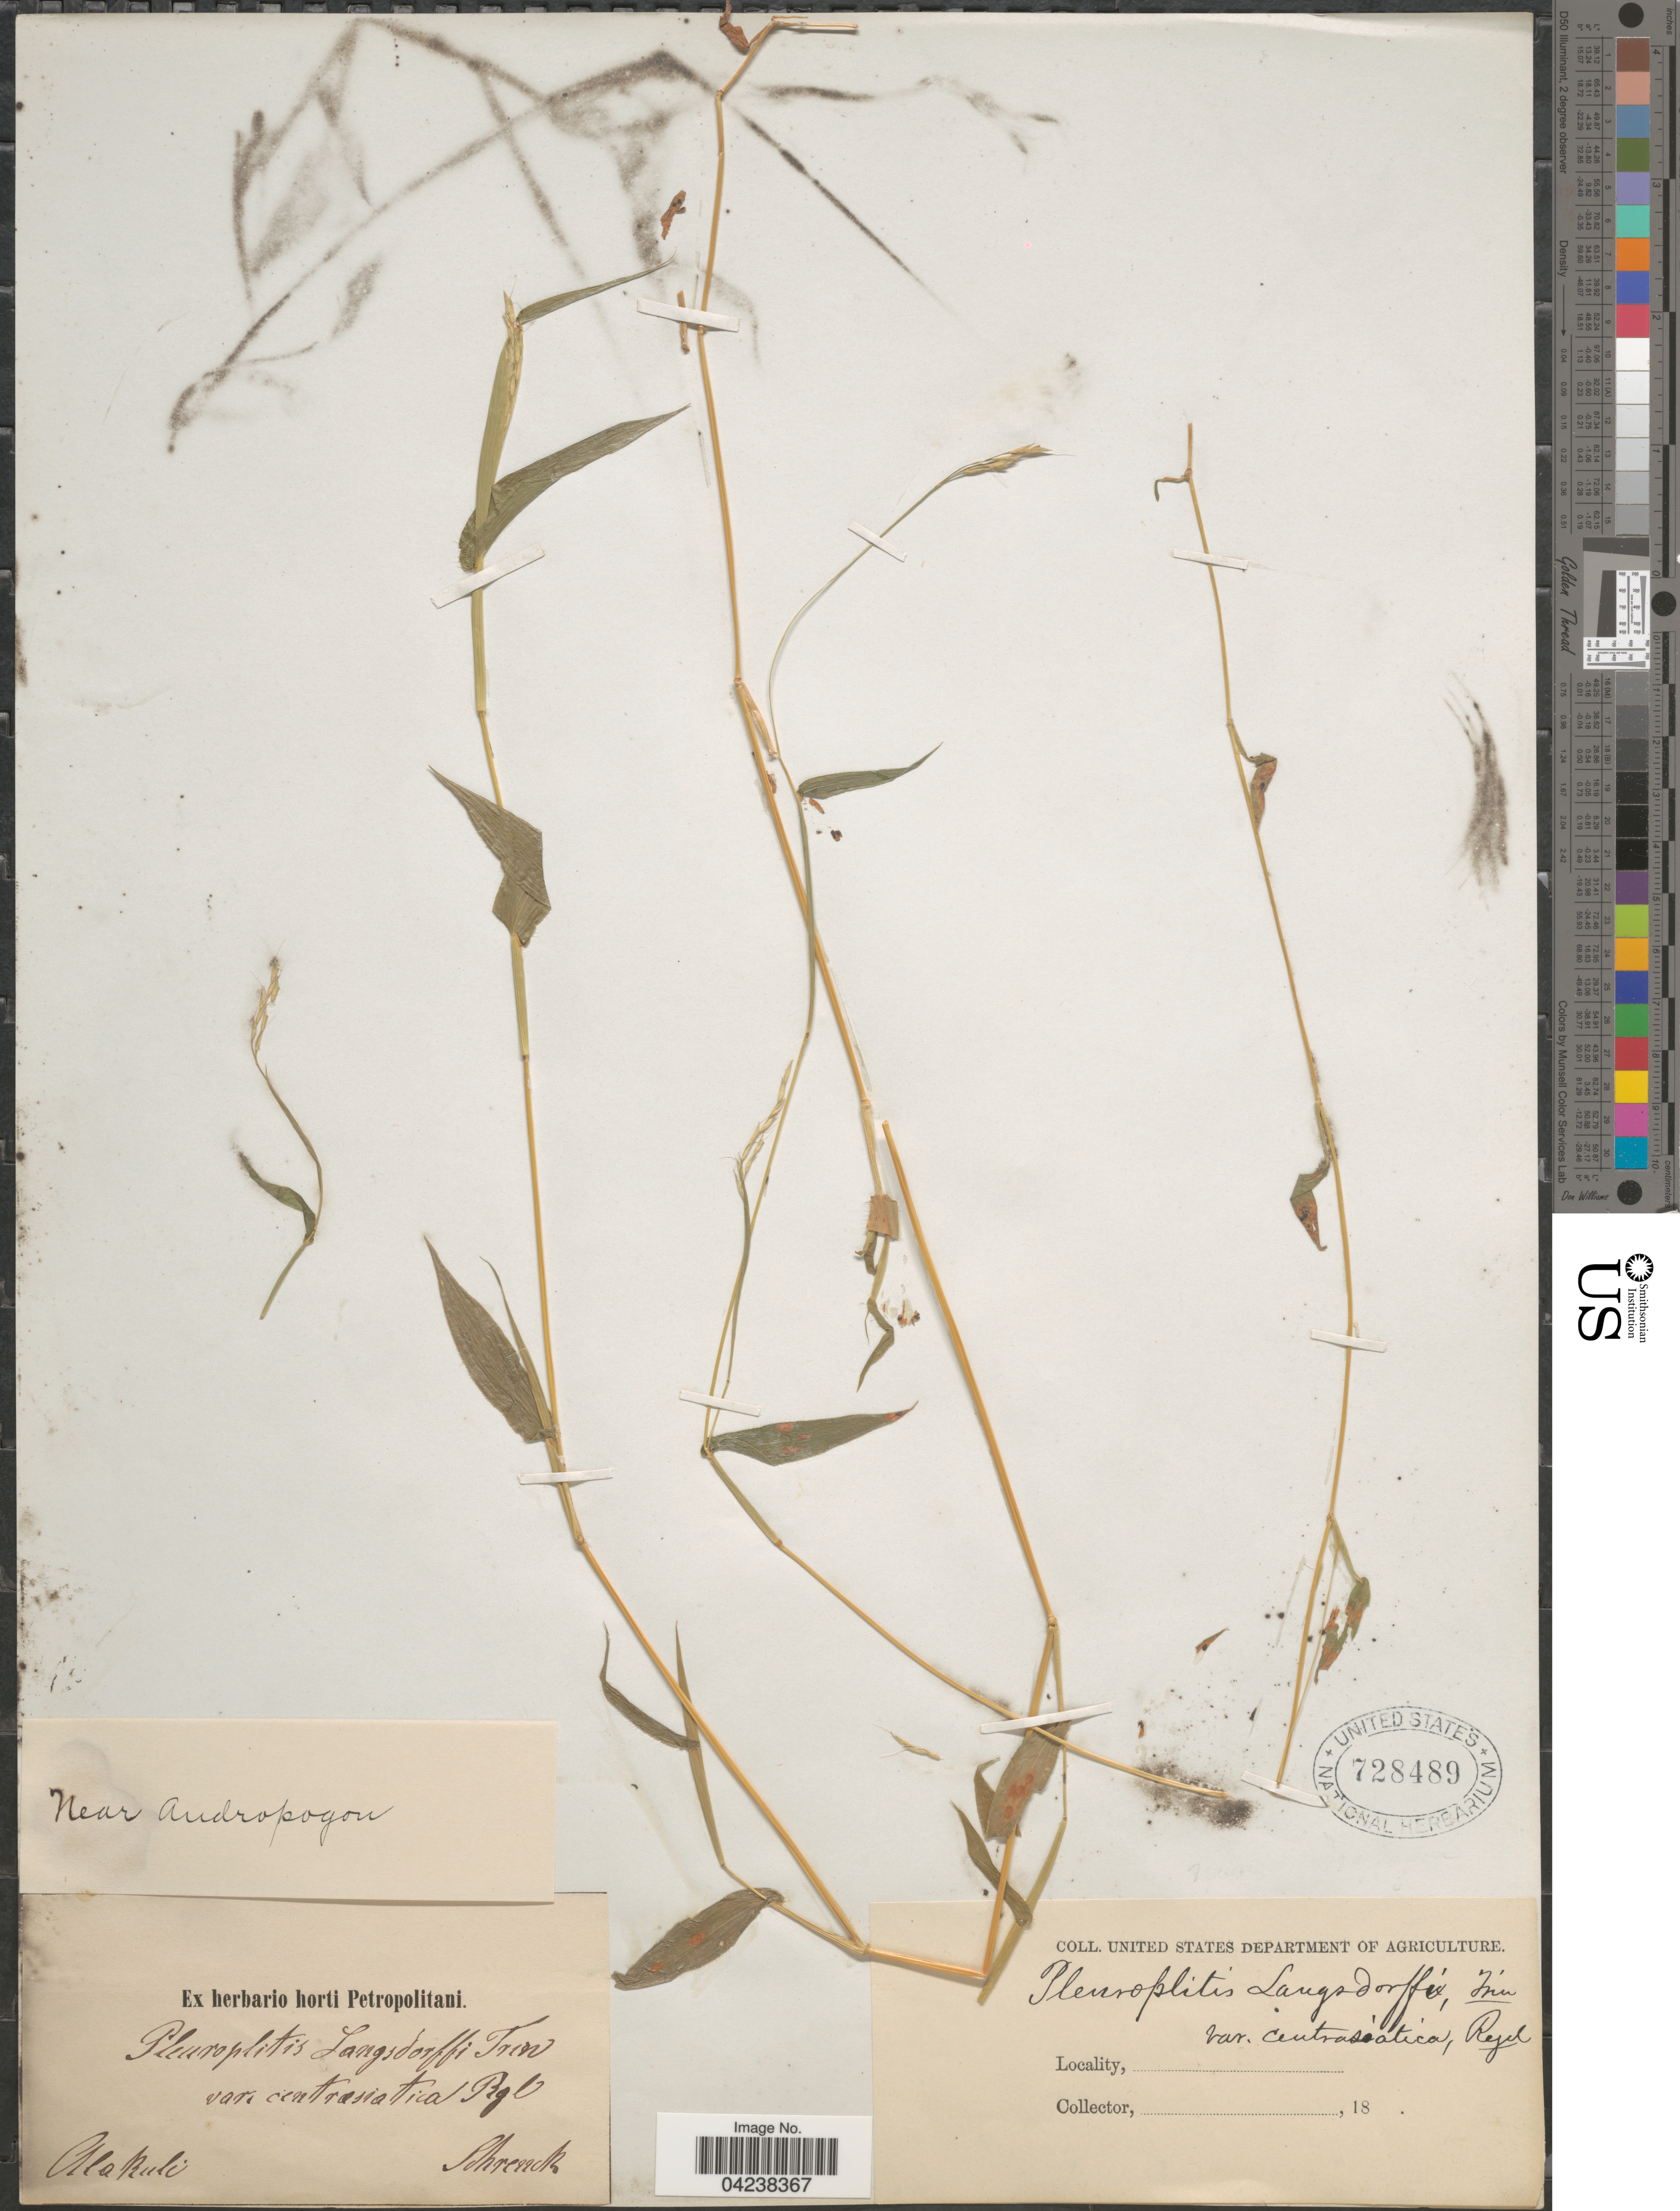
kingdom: Plantae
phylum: Tracheophyta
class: Liliopsida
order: Poales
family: Poaceae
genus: Arthraxon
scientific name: Arthraxon hispidus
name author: (Thunb.) Makino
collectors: -- Schrenck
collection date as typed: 18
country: Kazakhstan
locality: Near Andropogon. Alakuli.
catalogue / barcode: US 728489